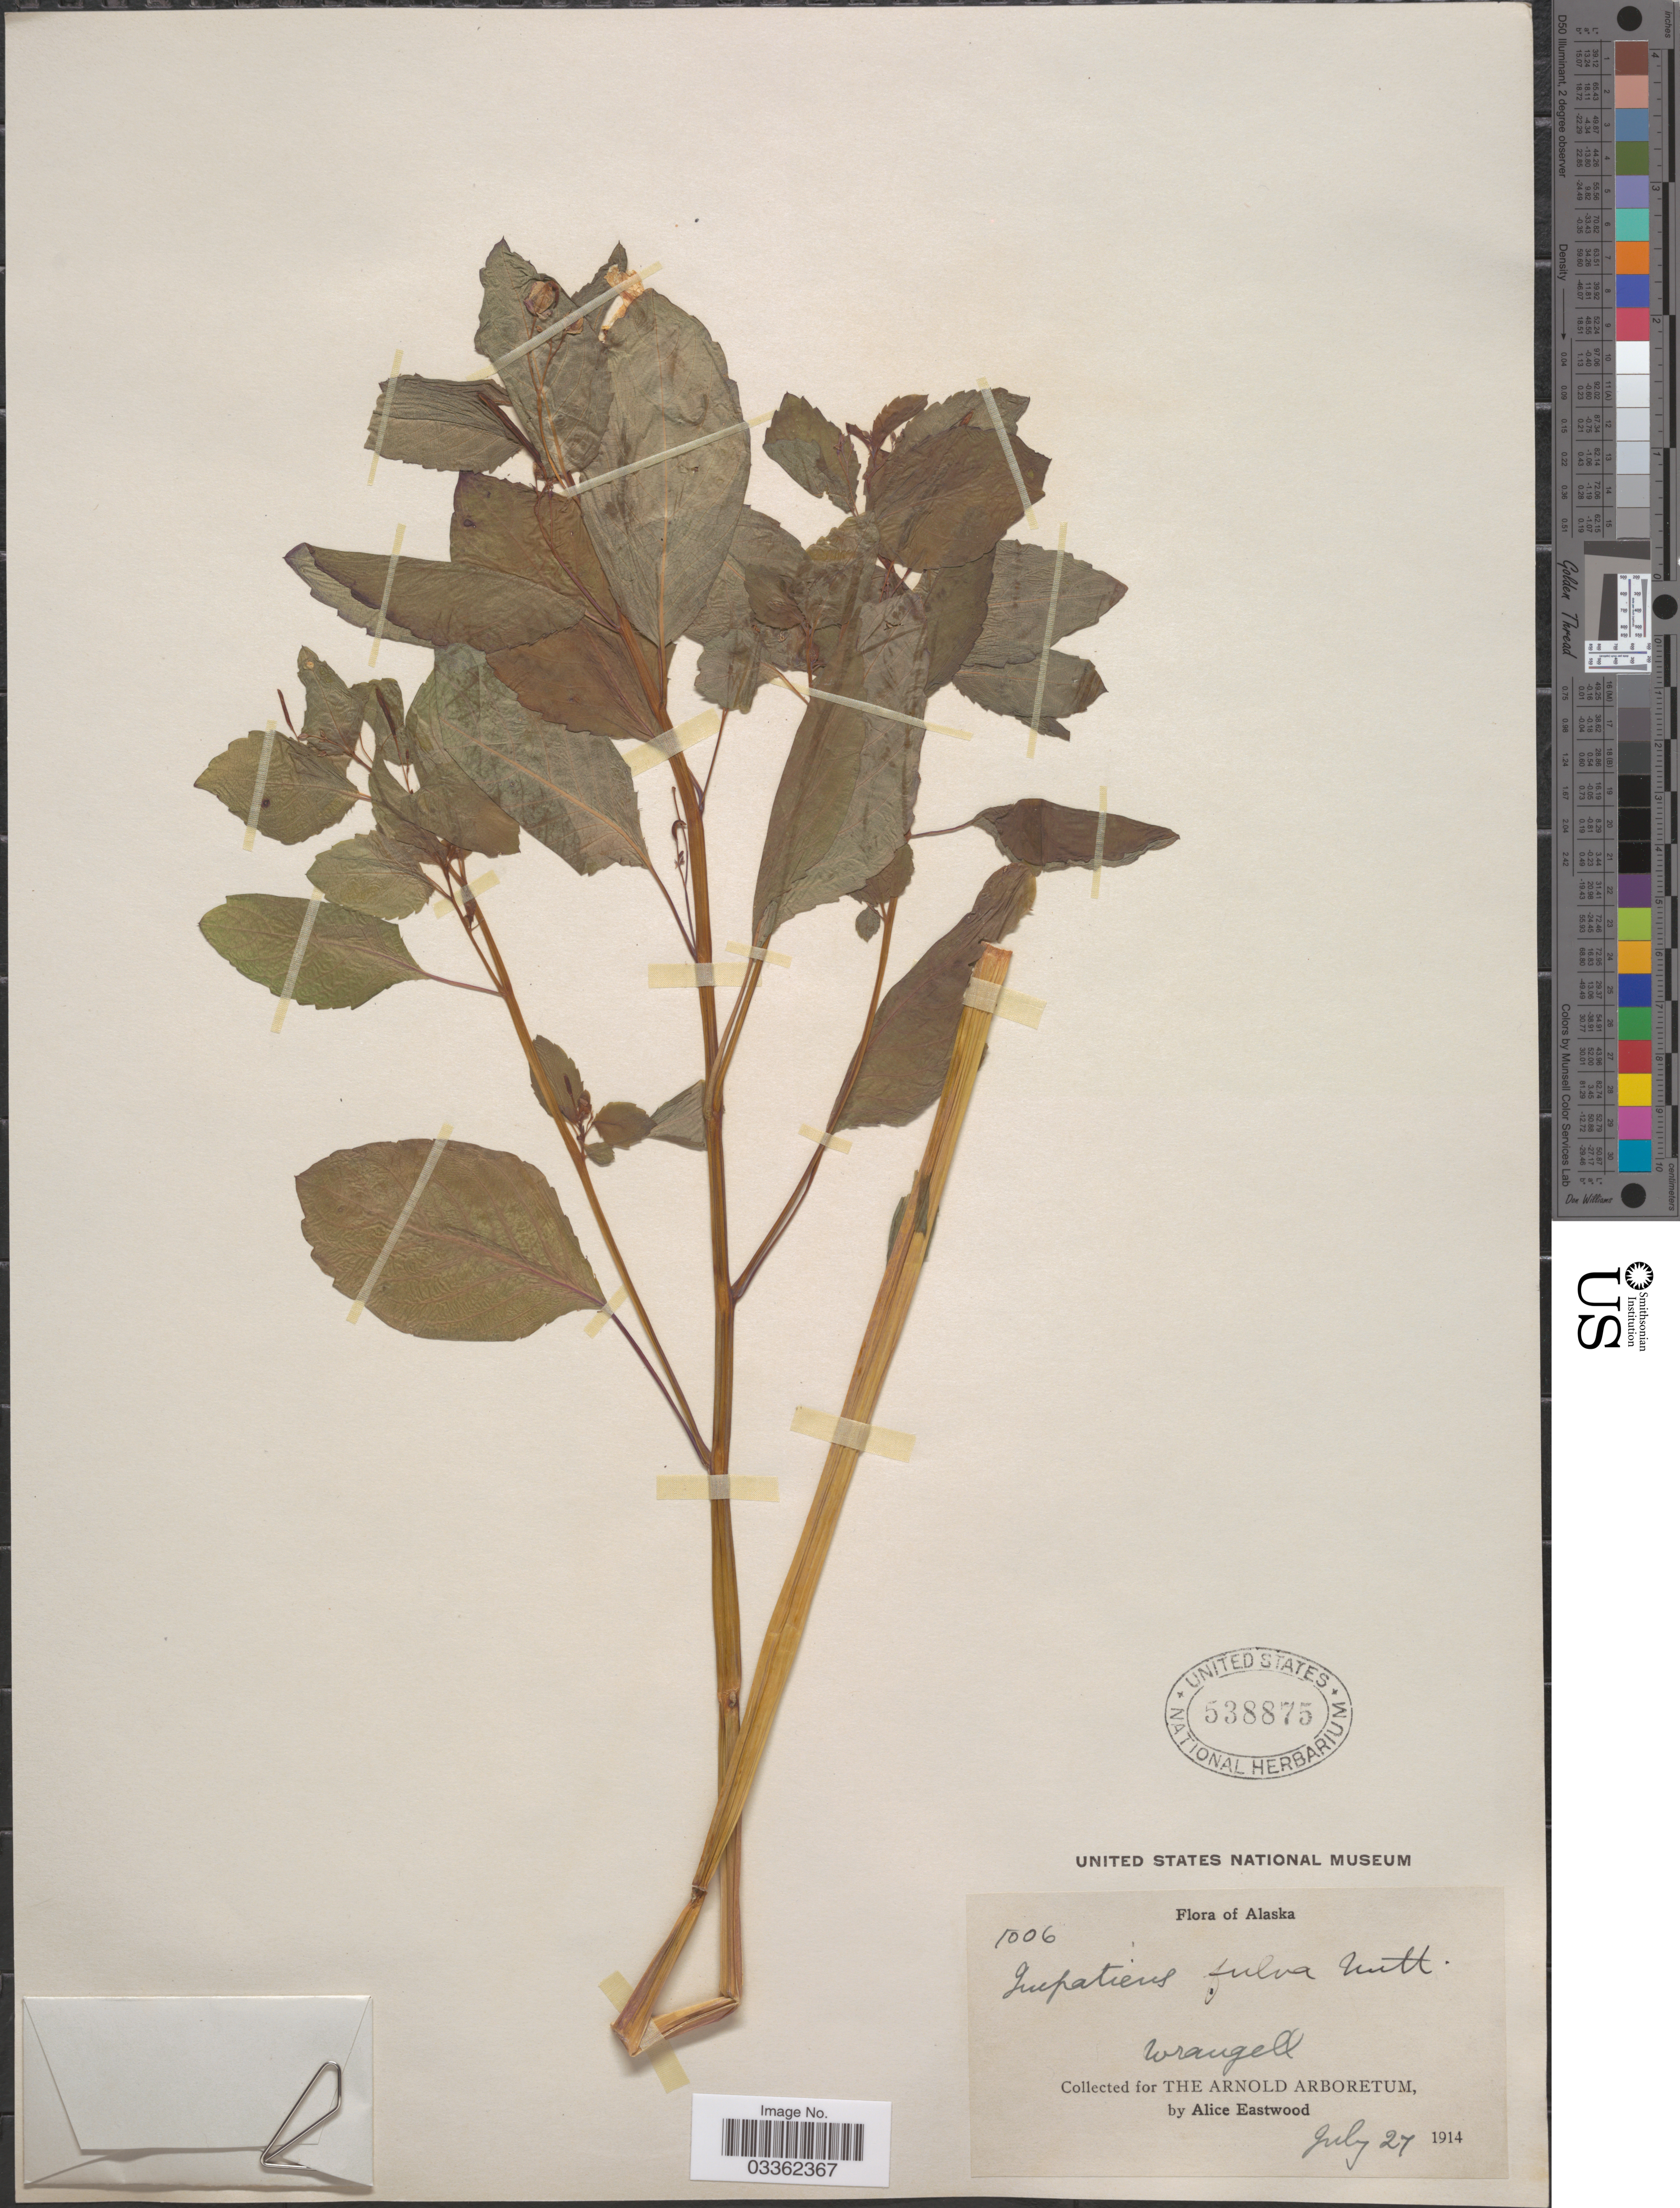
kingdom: Plantae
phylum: Tracheophyta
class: Magnoliopsida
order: Ericales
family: Balsaminaceae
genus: Impatiens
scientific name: Impatiens noli-tangere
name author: L.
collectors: A. Eastwood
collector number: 1006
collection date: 1914-07-27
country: United States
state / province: Alaska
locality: Wrangell.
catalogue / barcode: US 538875